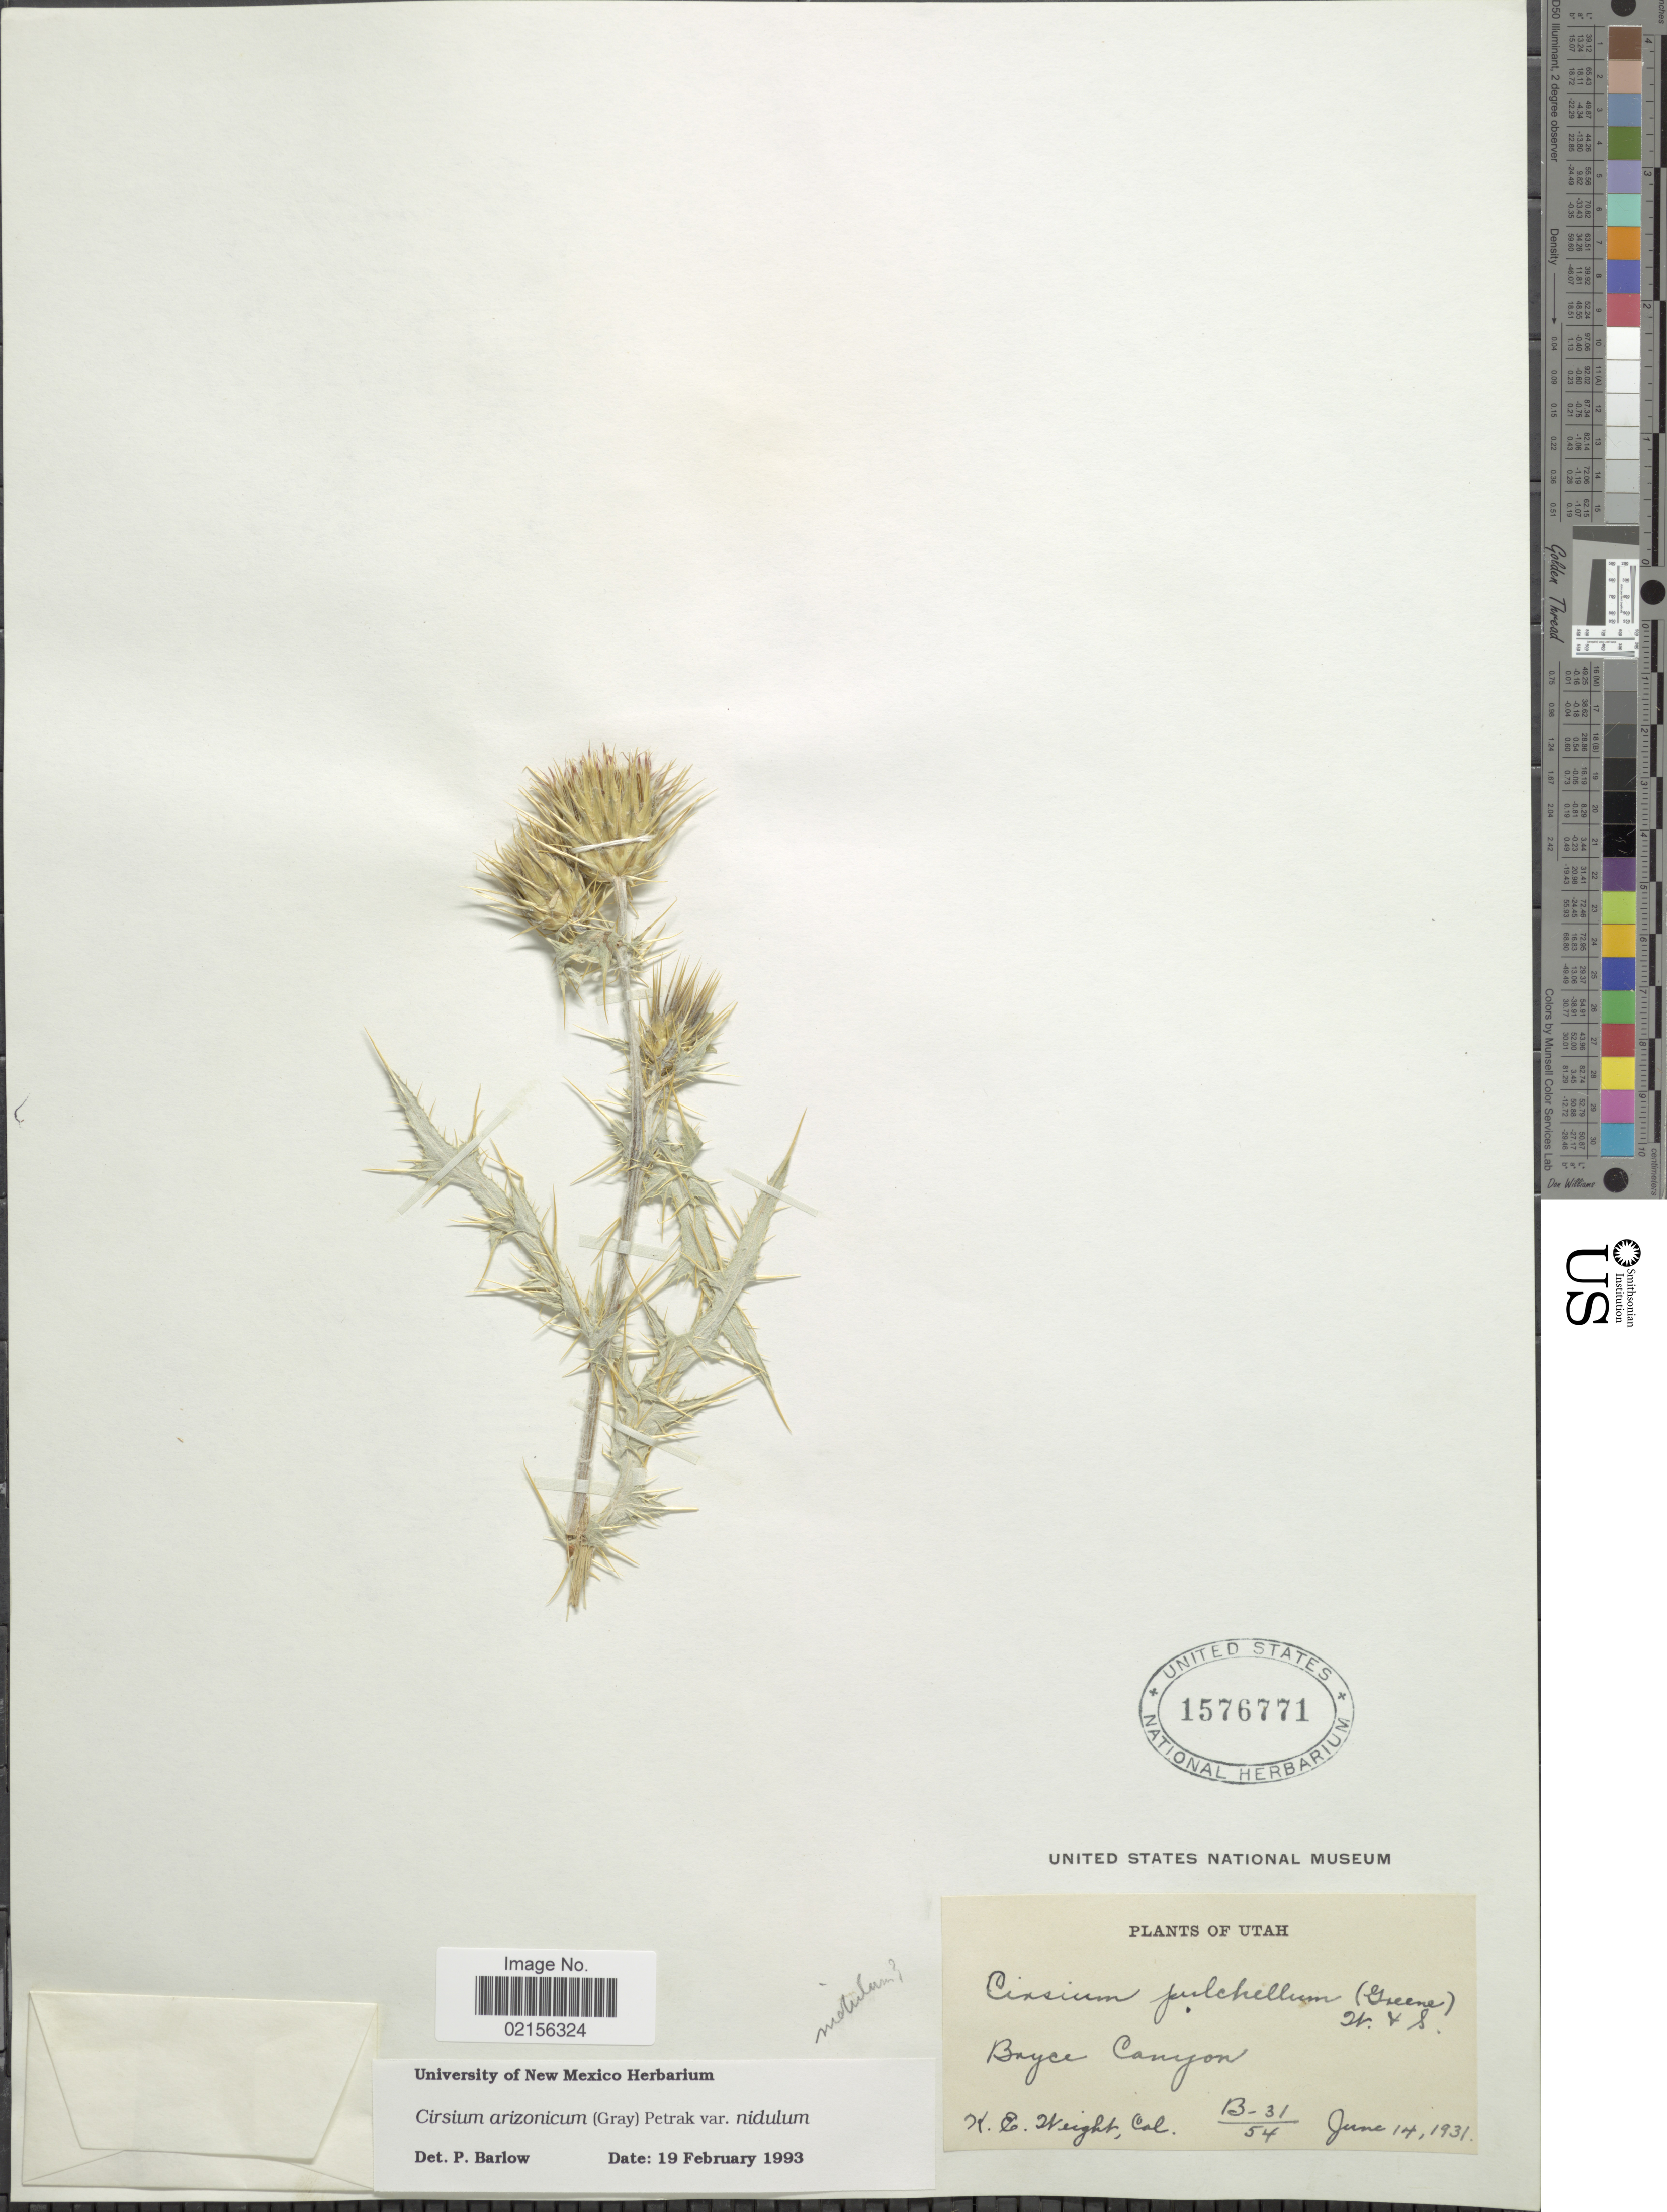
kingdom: Plantae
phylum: Tracheophyta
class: Magnoliopsida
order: Asterales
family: Asteraceae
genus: Cirsium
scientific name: Cirsium arizonicum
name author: (A. Gray) Petr.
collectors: K. Weight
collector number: B-13/54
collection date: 1931-06-14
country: United States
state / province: Utah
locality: Boyce Canyon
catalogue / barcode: US 1576771